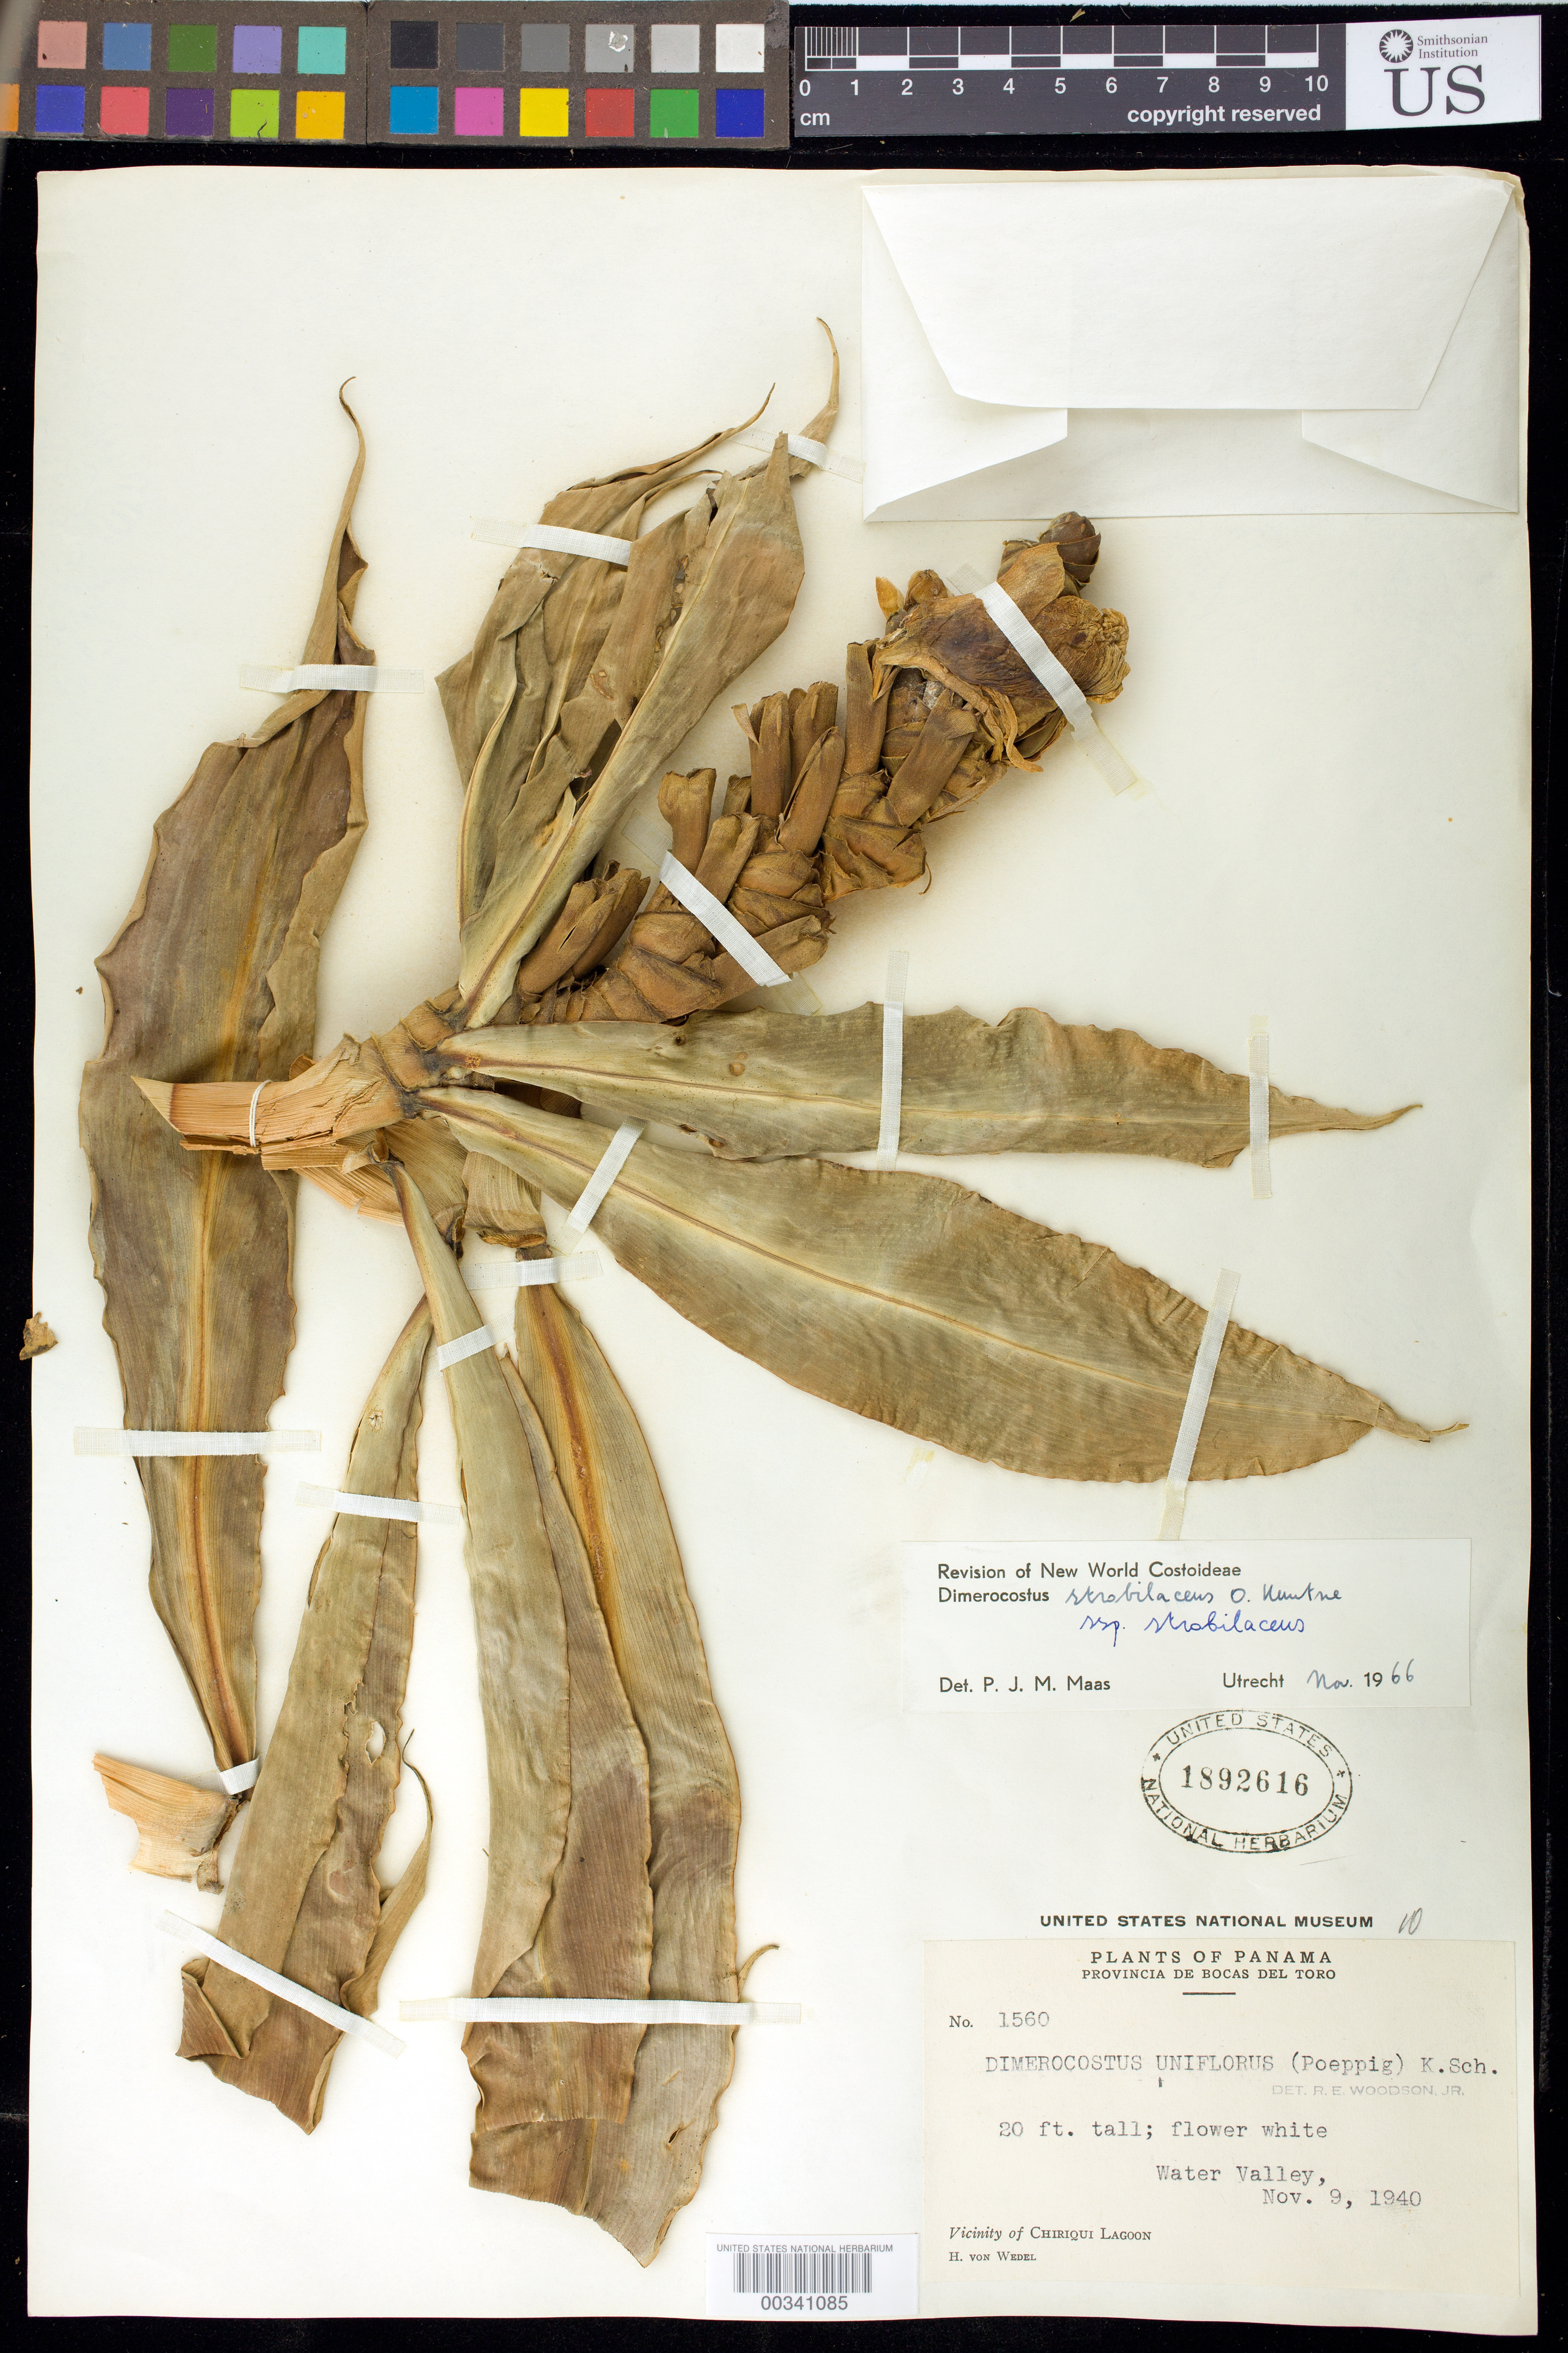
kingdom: Plantae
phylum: Tracheophyta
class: Liliopsida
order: Zingiberales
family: Costaceae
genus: Dimerocostus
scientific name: Dimerocostus strobilaceus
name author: Kuntze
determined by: Maas, Paul J. M.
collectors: H. von Wedel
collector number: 1560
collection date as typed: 09 Nov 1940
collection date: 1940-11-09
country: Panama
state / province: Bocas del Toro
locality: Water Valley, vicinity of Chiriquí Lagoon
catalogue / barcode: US 1892616